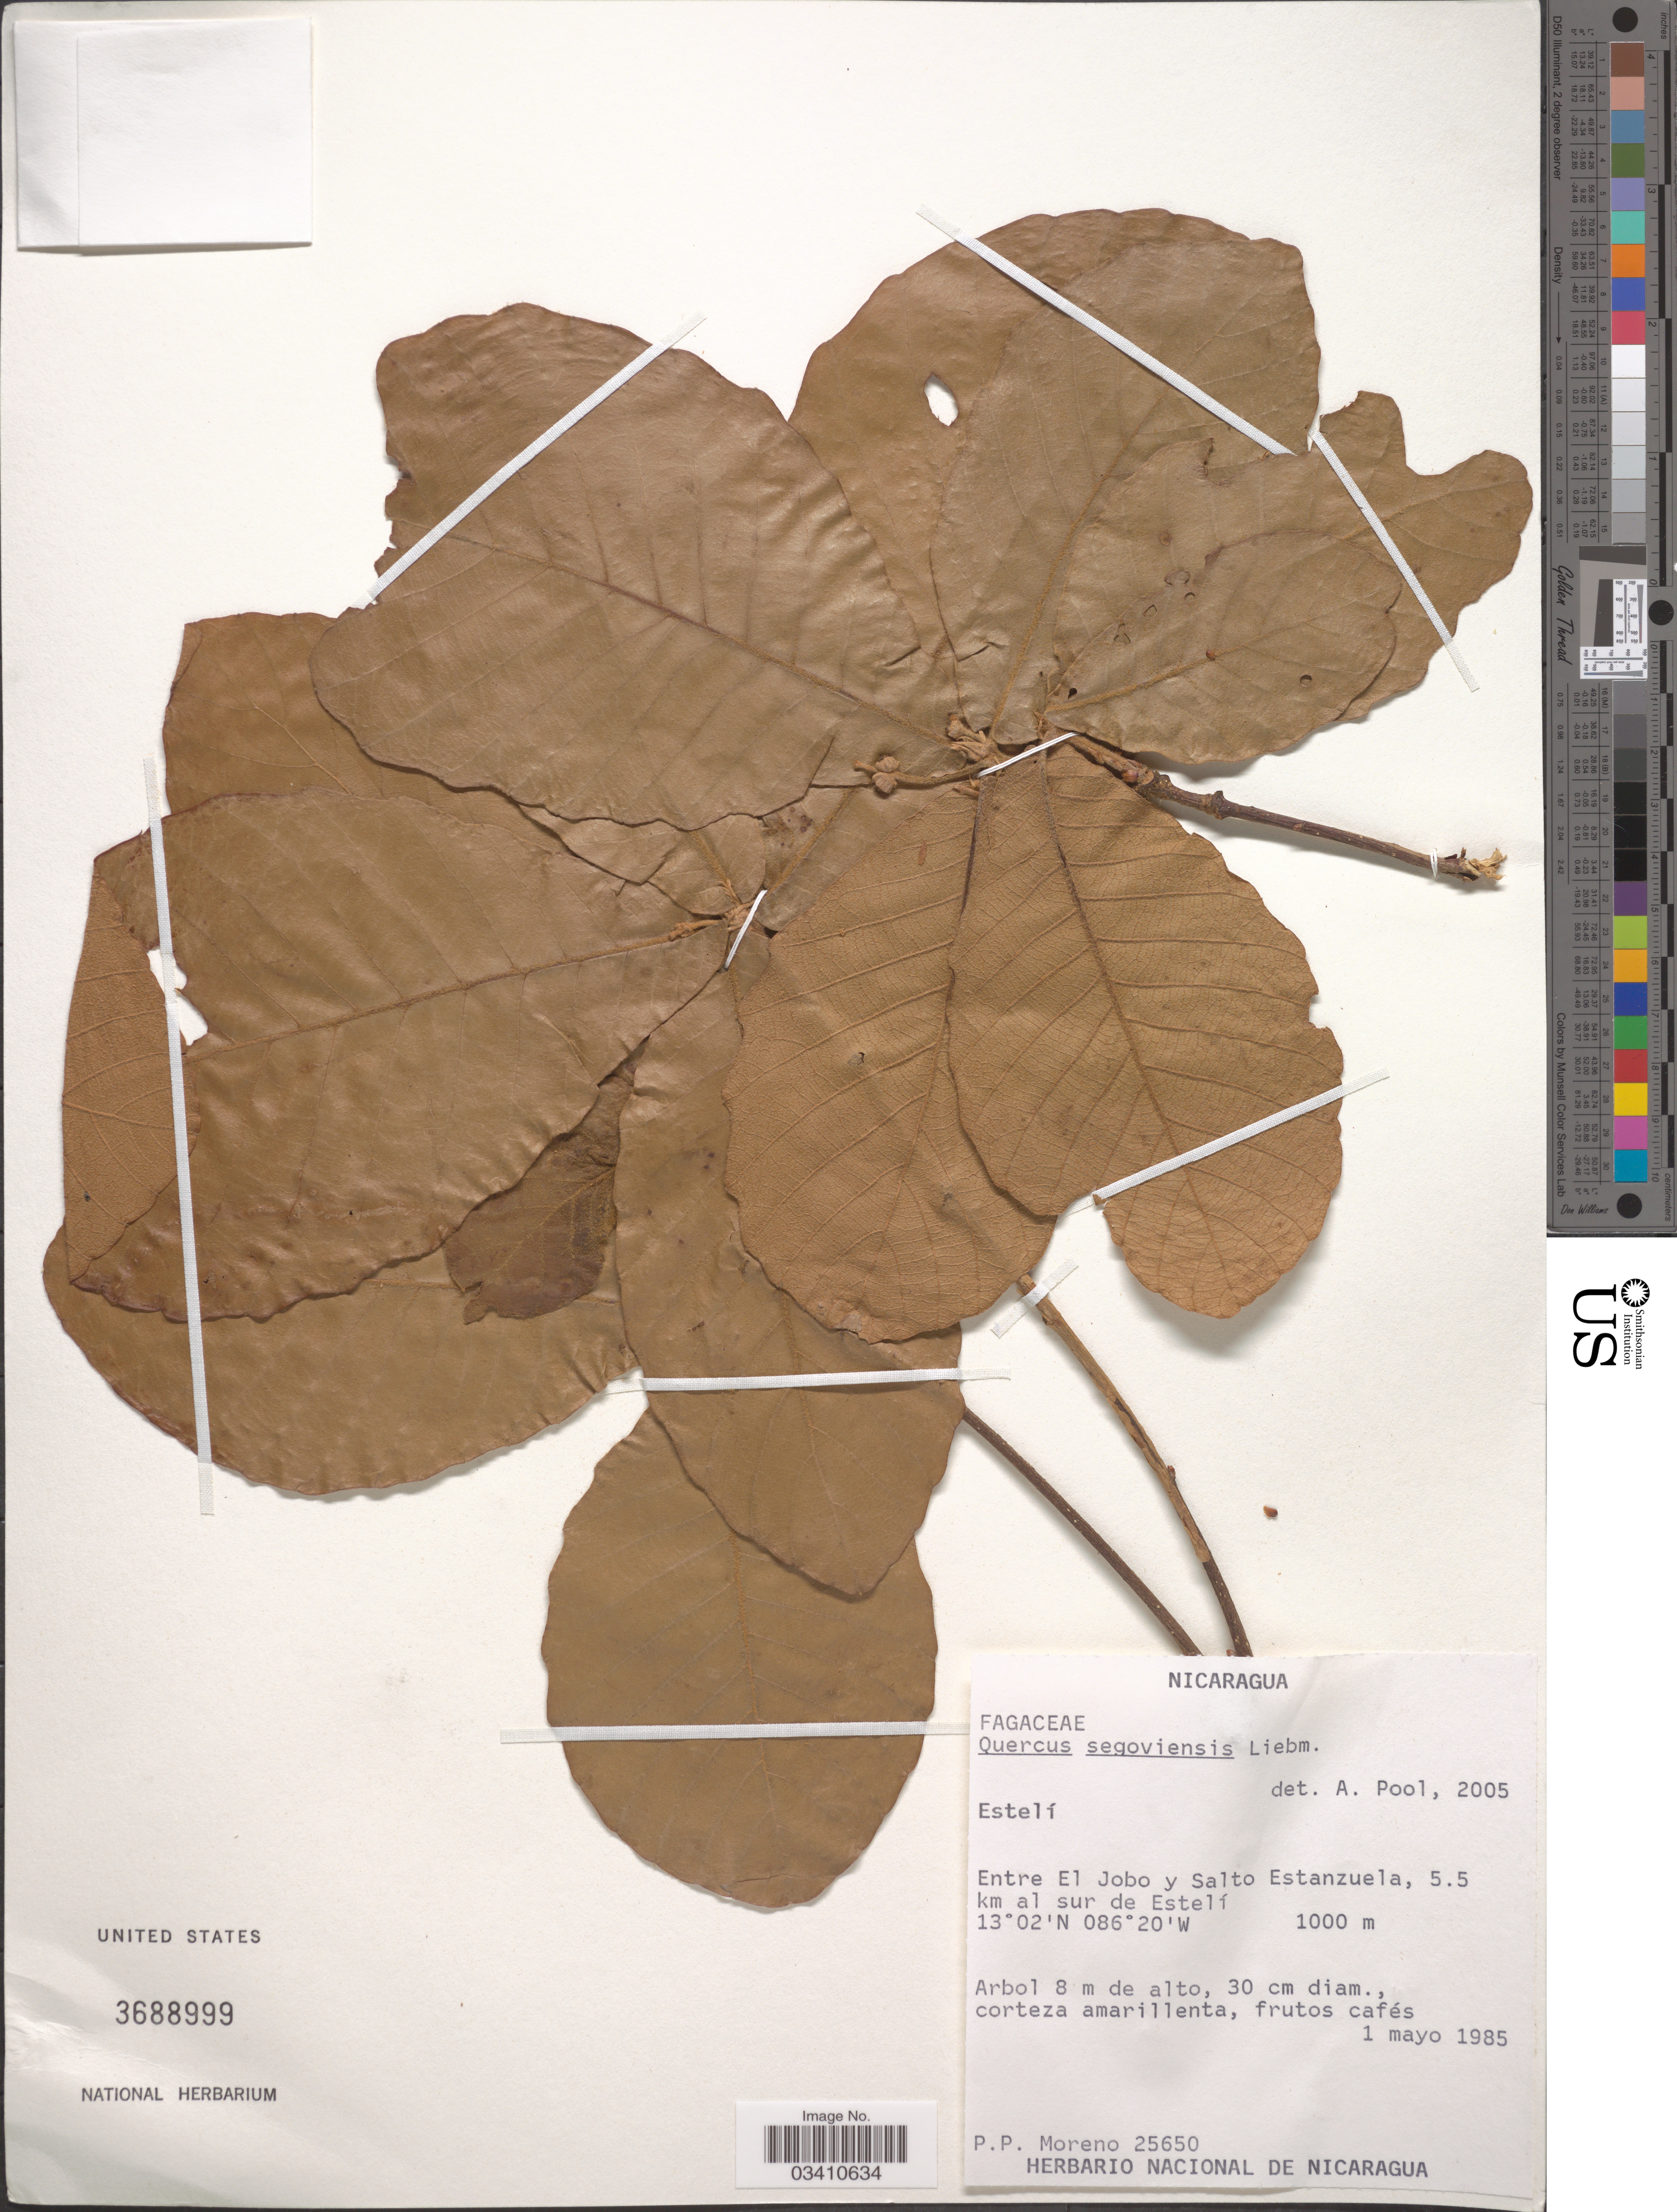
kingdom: Plantae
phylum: Tracheophyta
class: Magnoliopsida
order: Fagales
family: Fagaceae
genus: Quercus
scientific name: Quercus segoviensis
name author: Liebm.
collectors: P. Moreno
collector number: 25650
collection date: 1985-05-01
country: Nicaragua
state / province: Esteli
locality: Entre El Jobo y Salto Estanzuela, 5.5 km al sur de Estelí.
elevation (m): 1000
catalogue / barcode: US 3688999